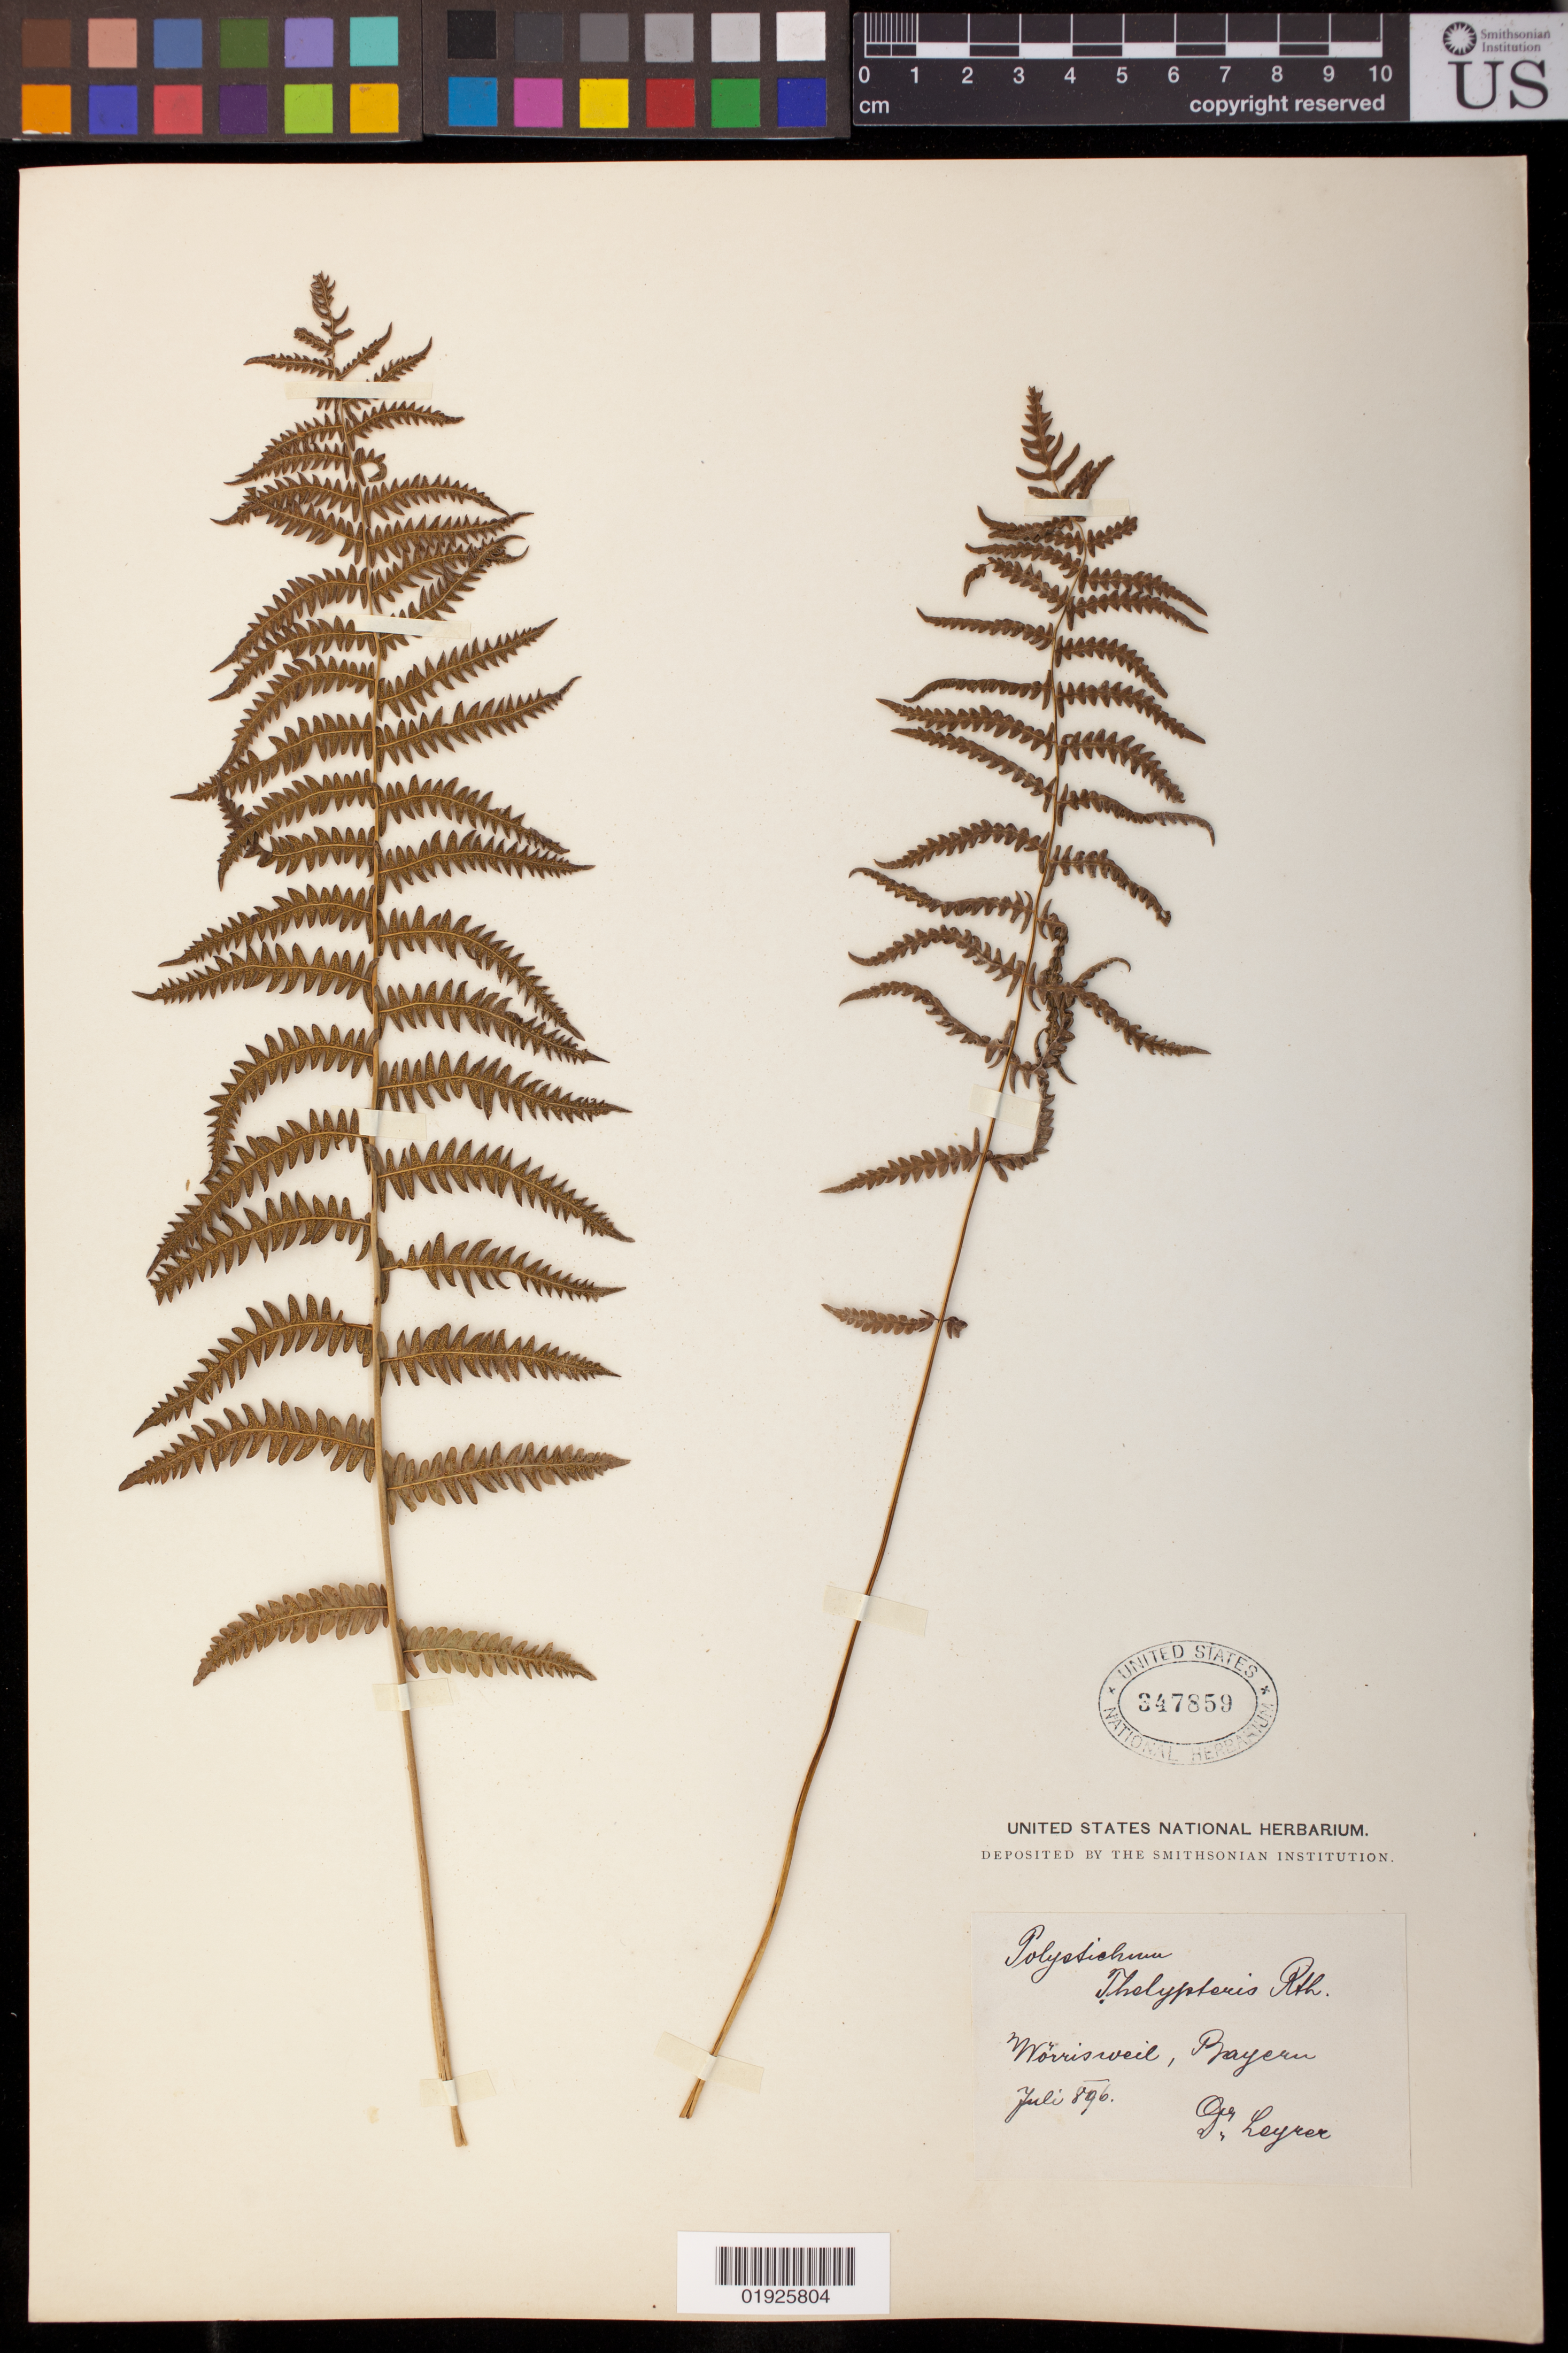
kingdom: Plantae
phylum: Tracheophyta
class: Polypodiopsida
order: Polypodiales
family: Thelypteridaceae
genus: Thelypteris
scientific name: Thelypteris palustris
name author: (Salisb.) Schott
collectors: Leyrer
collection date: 1896-07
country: Germany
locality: Worrissveil, Bayern. [interpreted]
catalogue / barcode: US 347859